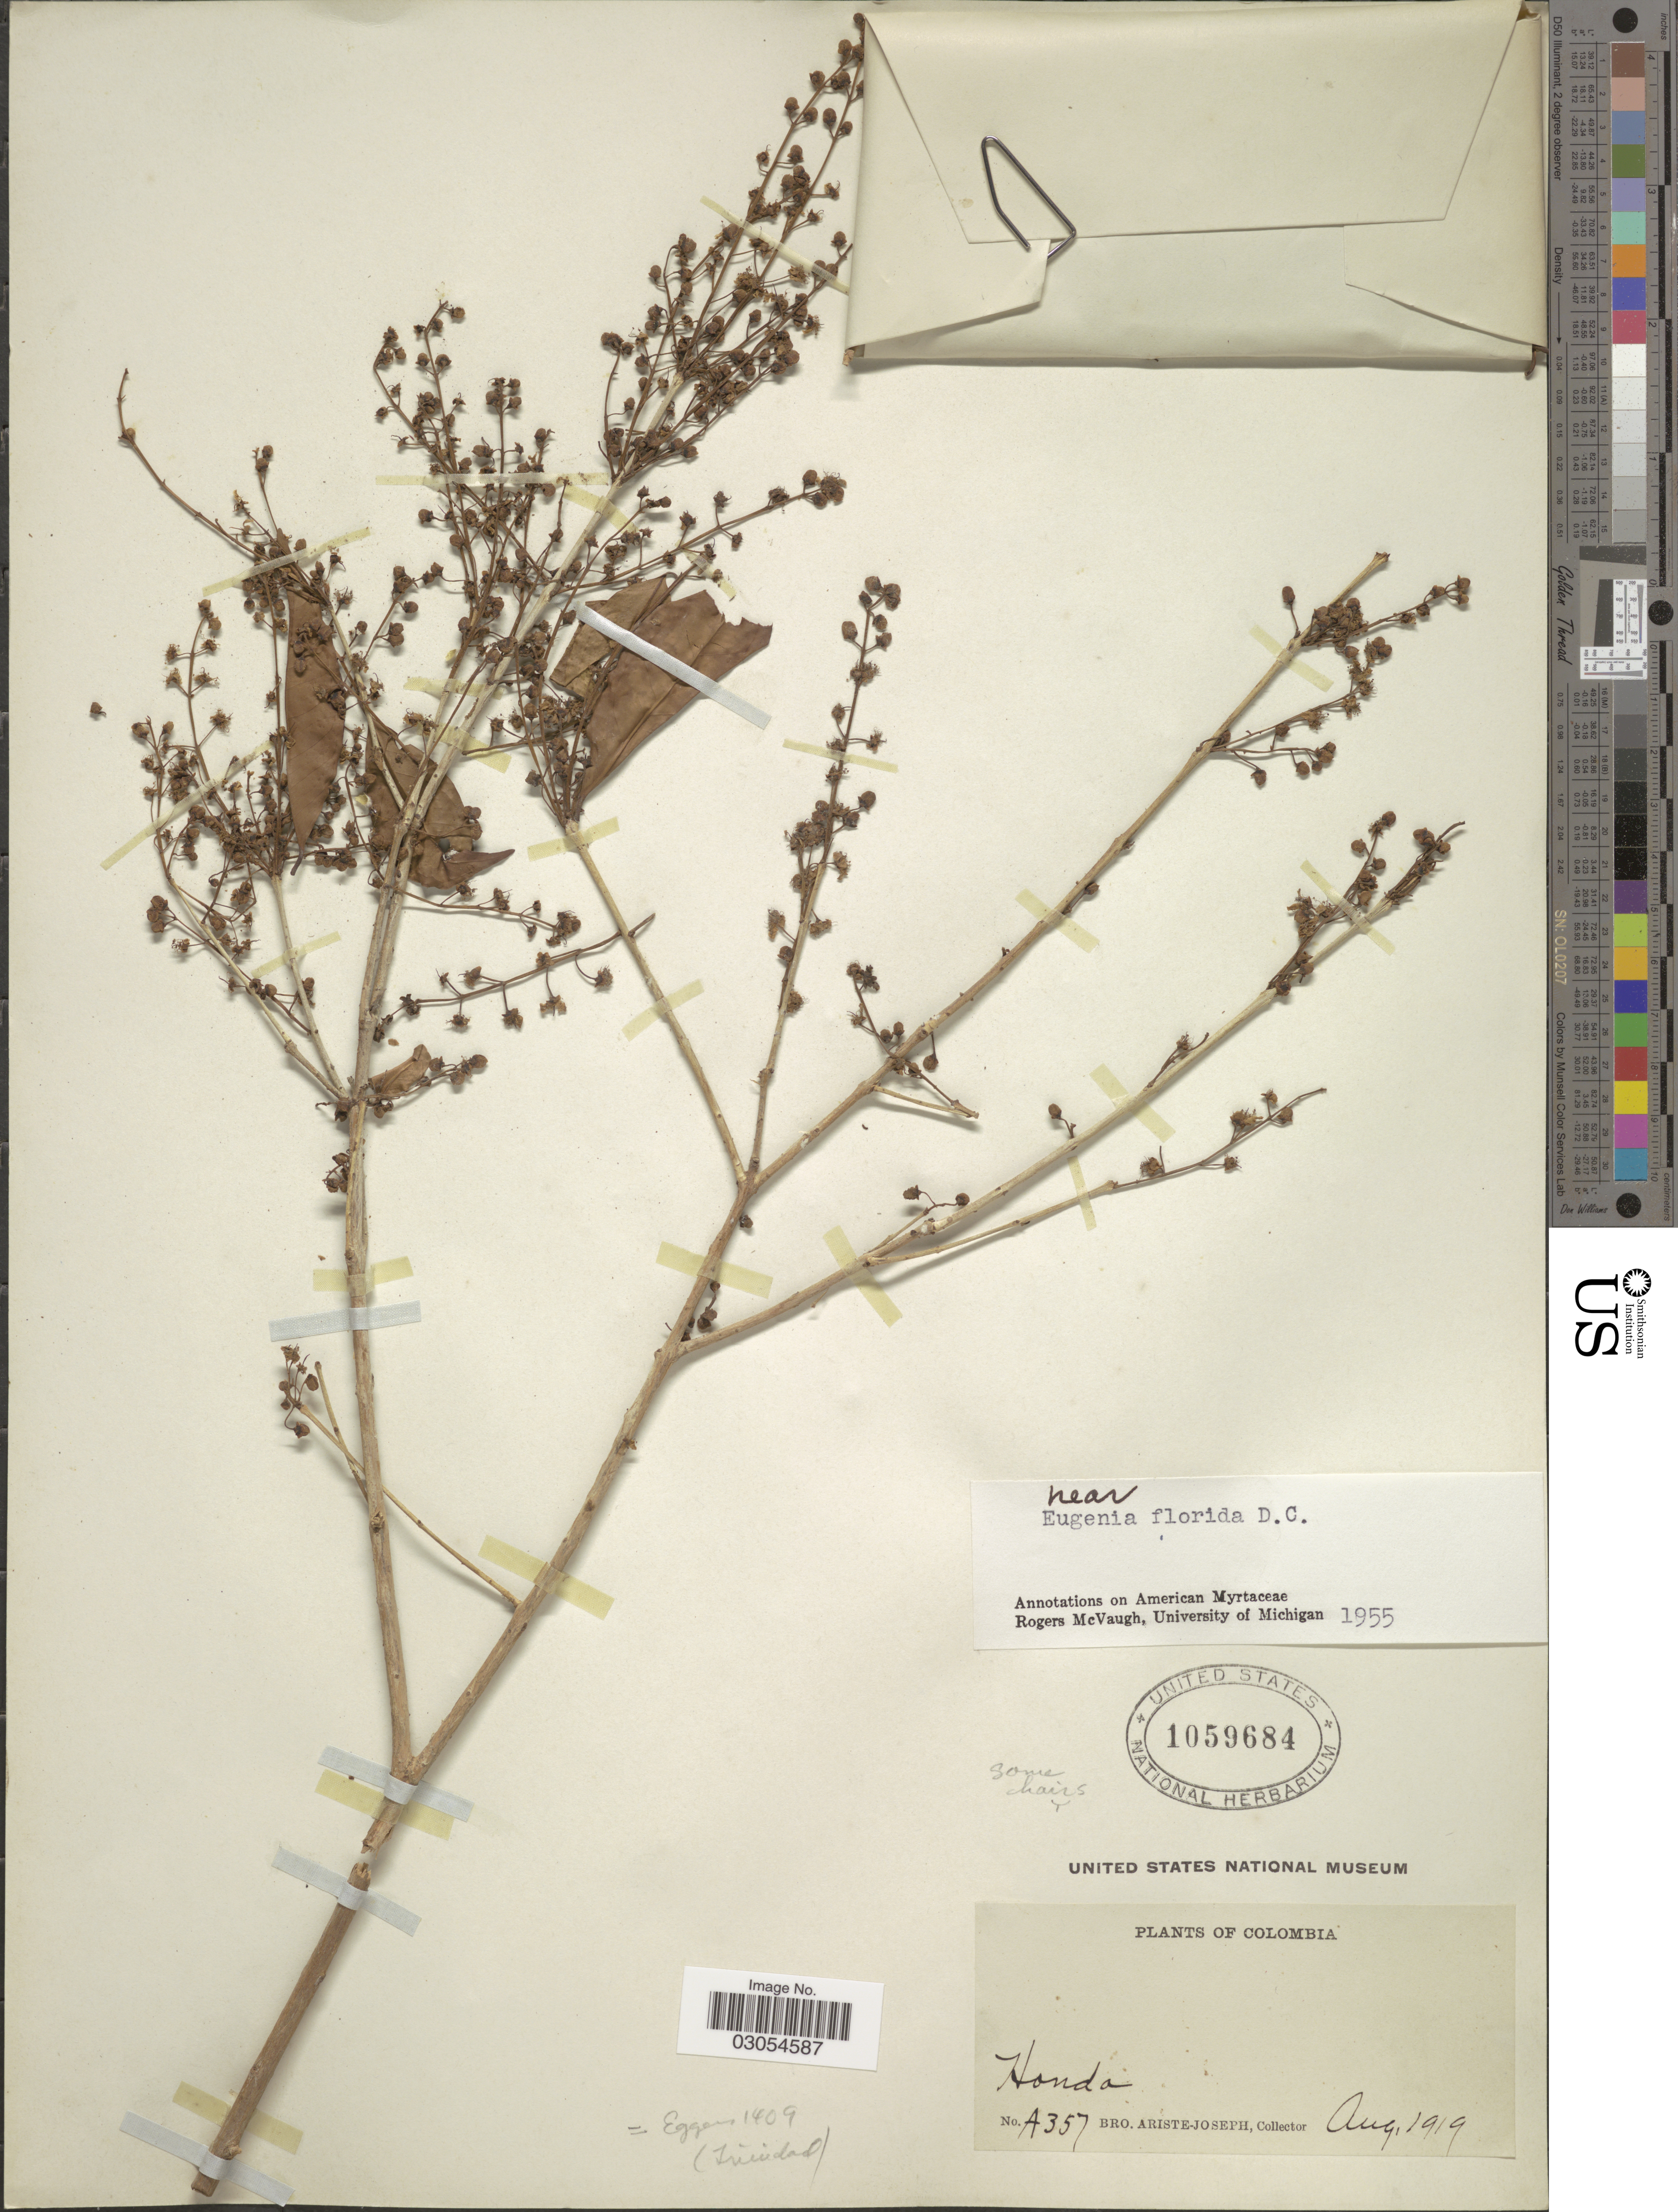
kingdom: Plantae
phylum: Tracheophyta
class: Magnoliopsida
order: Myrtales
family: Myrtaceae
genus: Eugenia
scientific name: Eugenia florida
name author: DC.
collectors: Bro. Ariste-Joseph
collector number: A357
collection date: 1919-08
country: Colombia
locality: Honda.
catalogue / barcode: US 1059684